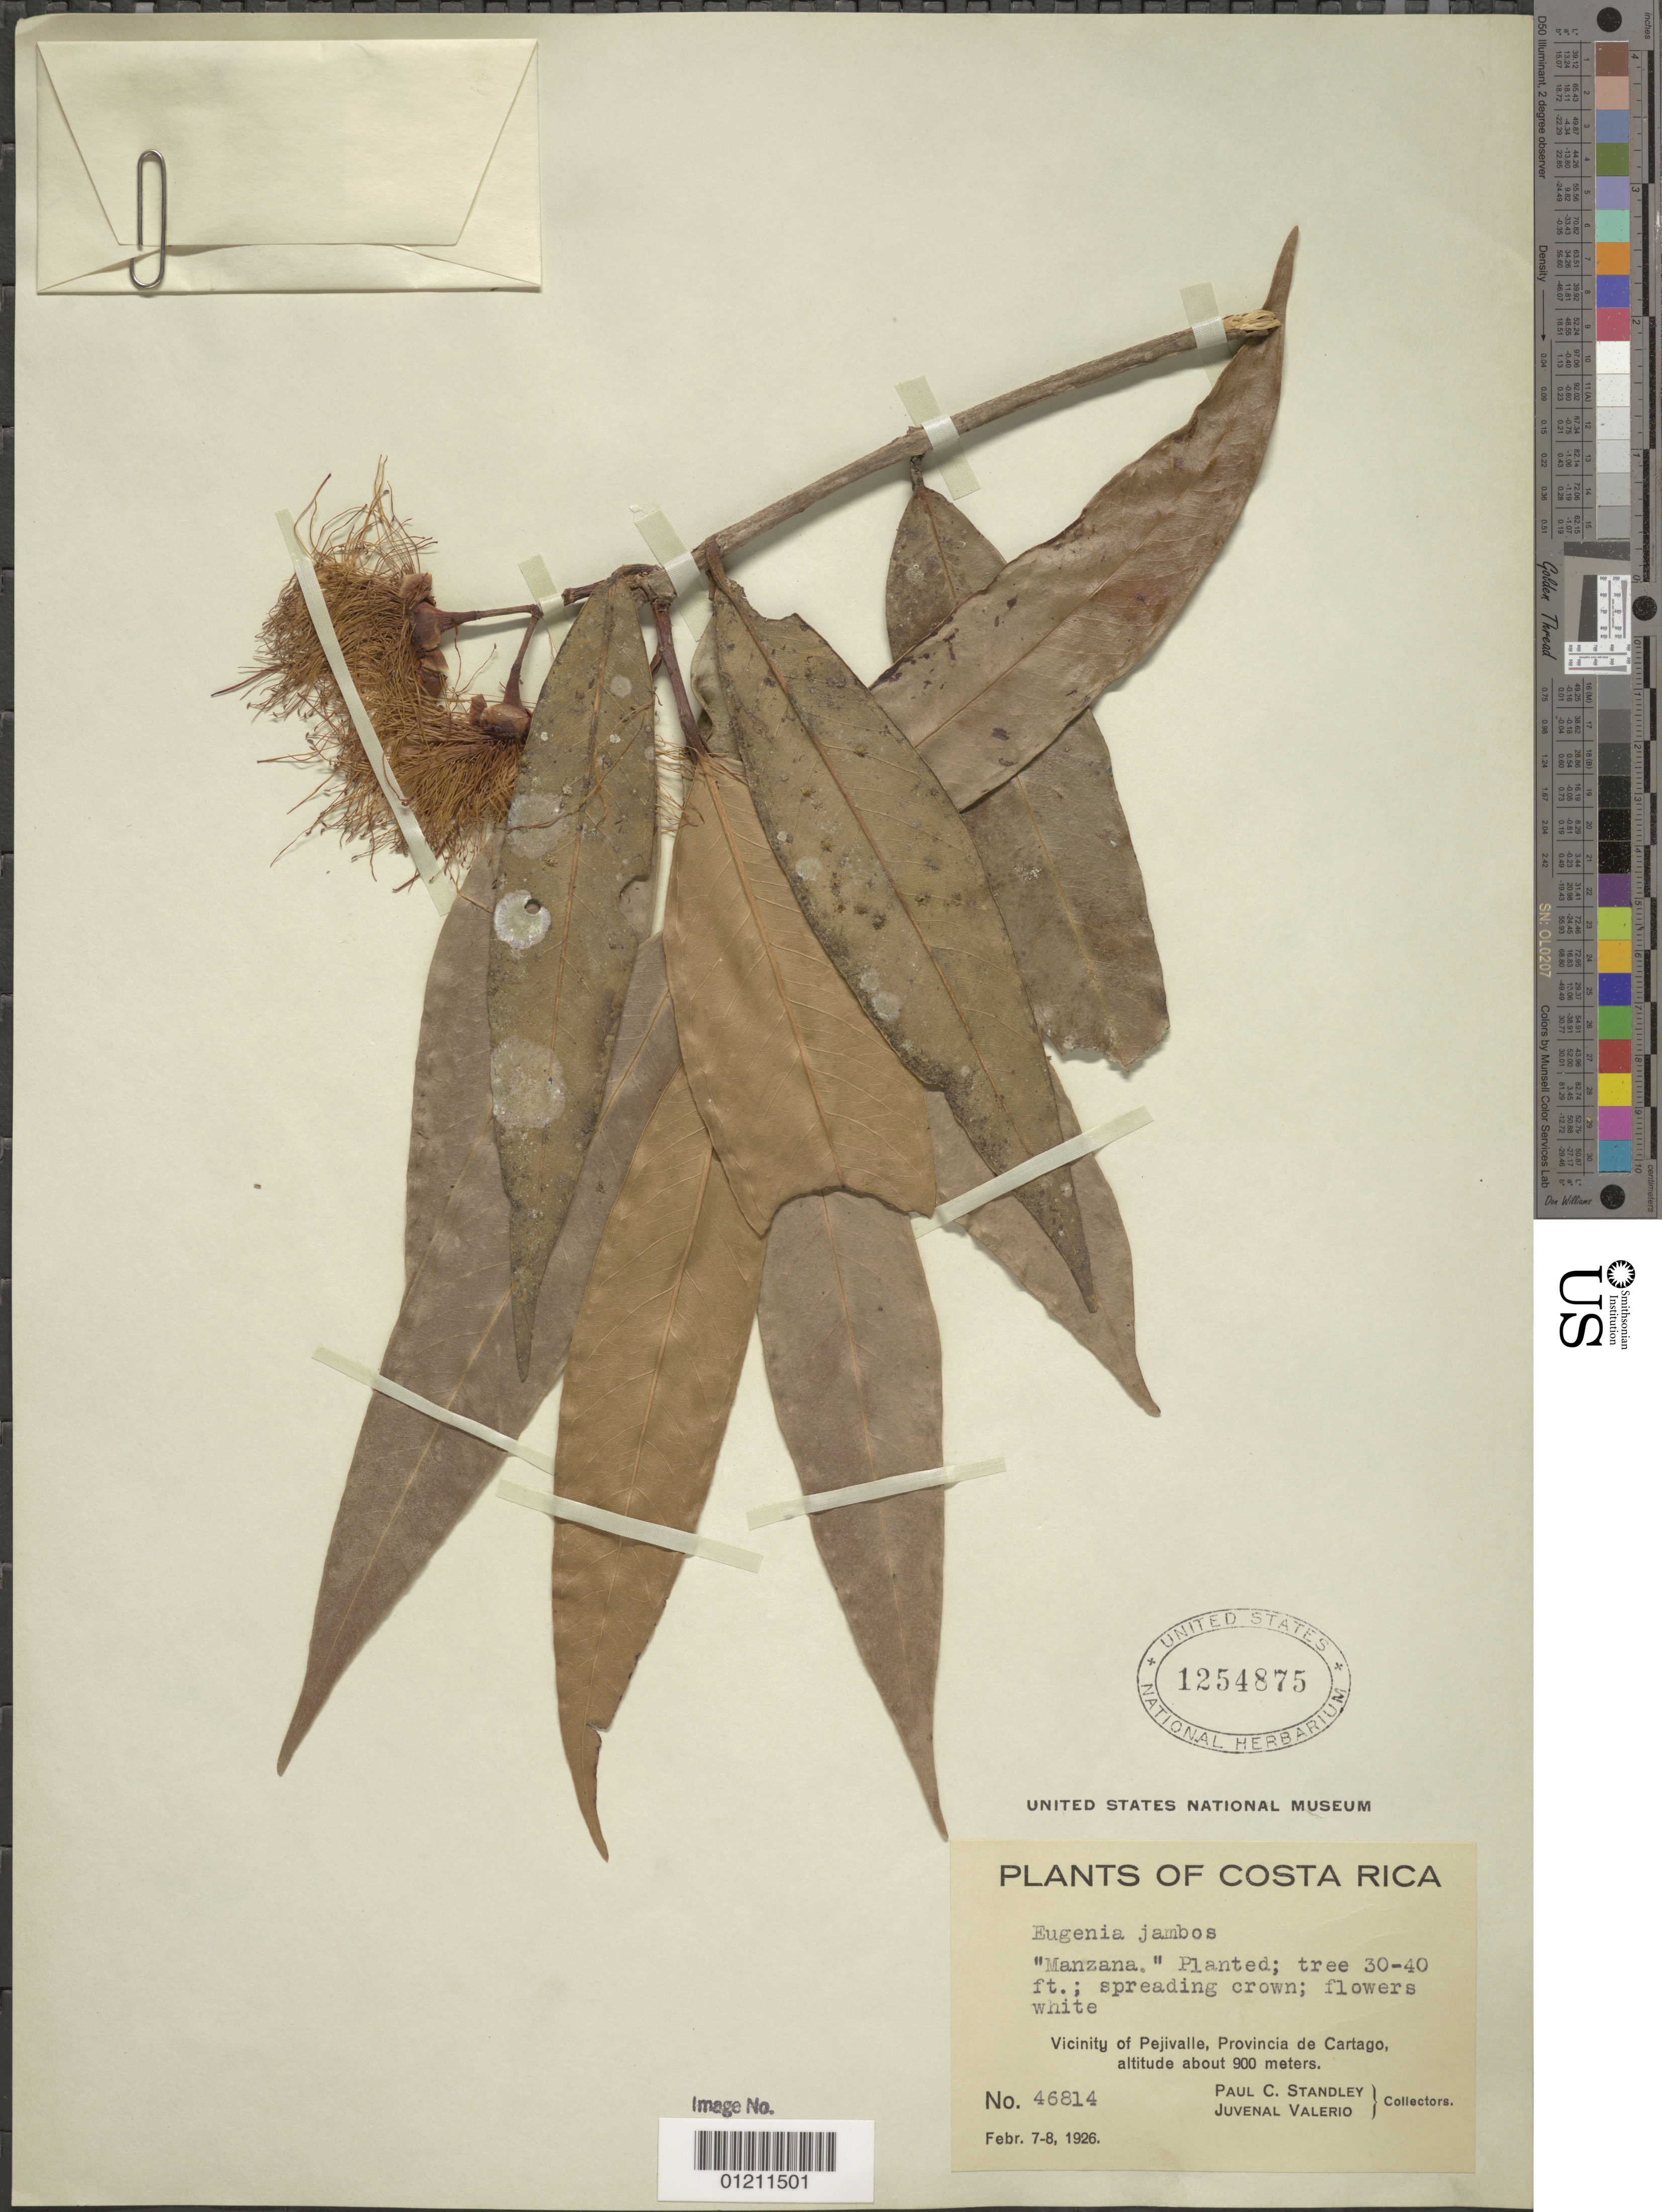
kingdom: Plantae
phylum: Tracheophyta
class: Magnoliopsida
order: Myrtales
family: Myrtaceae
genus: Syzygium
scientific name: Syzygium jambos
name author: (L.) Alston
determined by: Strong, Mark T., (BOT), Smithsonian Institution - National Museum of Natural History (UNITED STATES)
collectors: P. C. Standley & J. Valero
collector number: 46814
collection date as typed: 07 Feb 1926 to 08 Feb 1926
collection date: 1926-02-07/1926-02-08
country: Costa Rica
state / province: Cartago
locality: Vicinity of Pejivalle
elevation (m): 900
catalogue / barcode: US 1254875